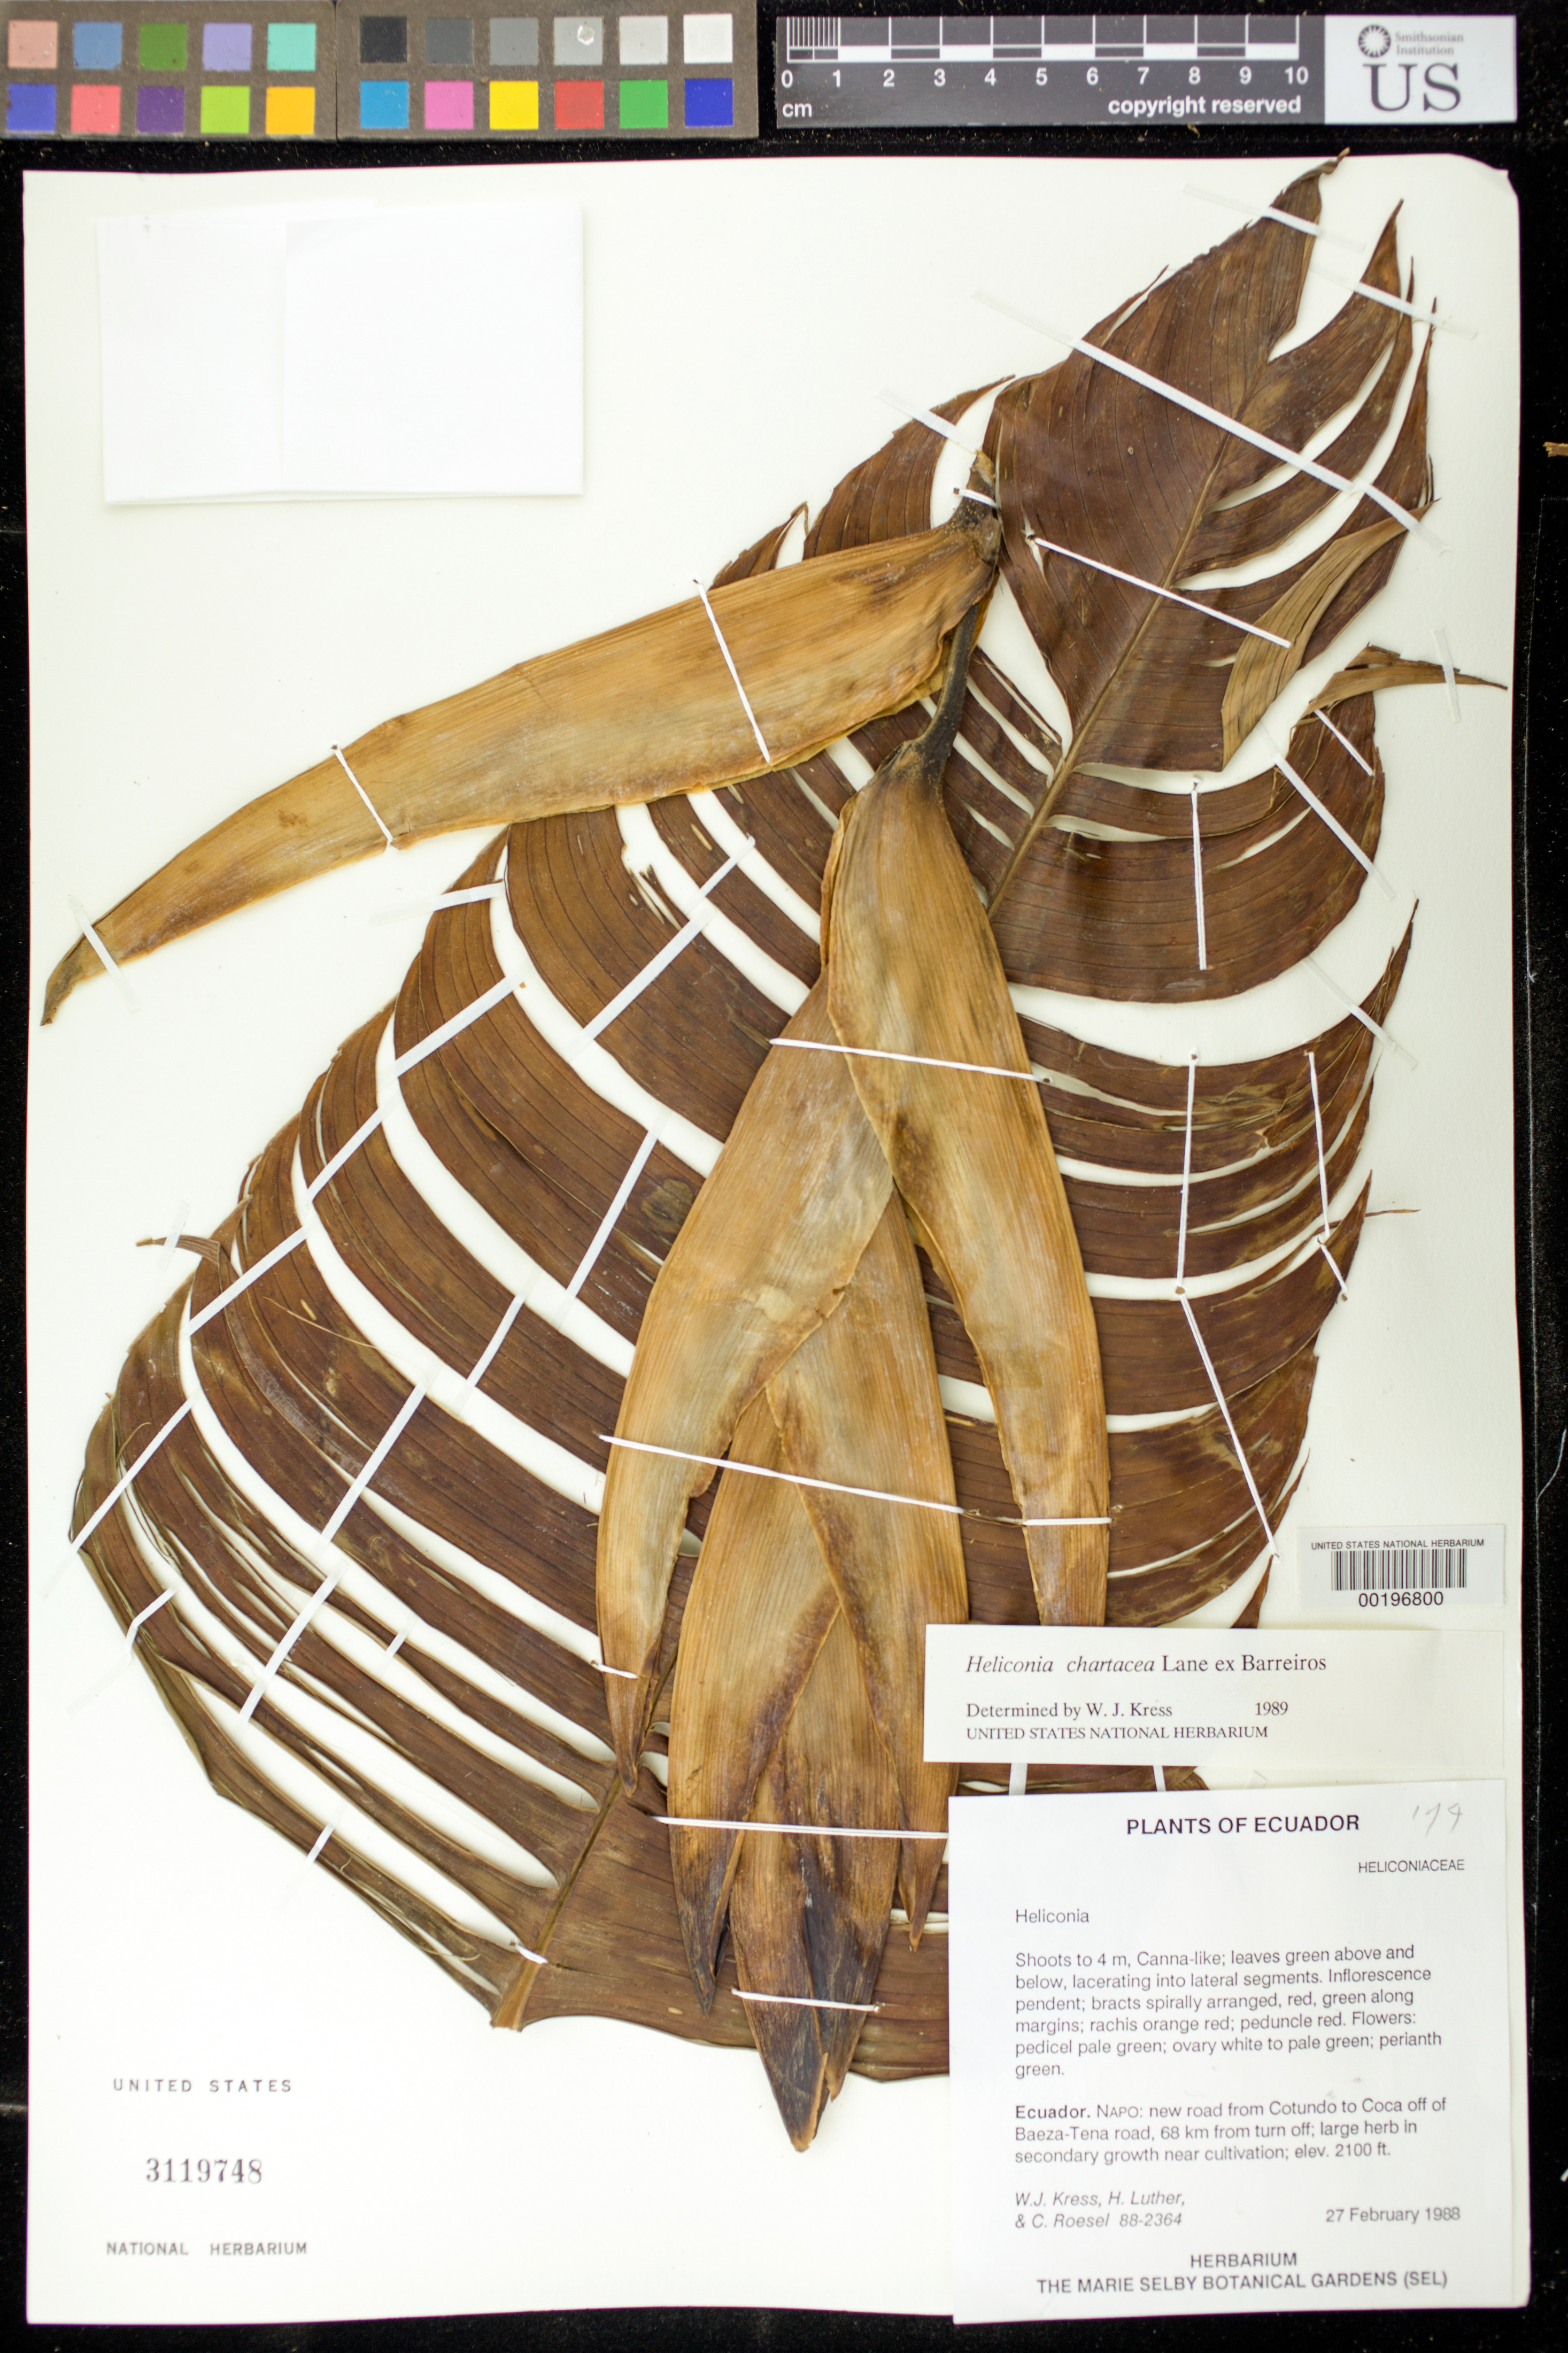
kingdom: Plantae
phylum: Tracheophyta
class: Liliopsida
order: Zingiberales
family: Heliconiaceae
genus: Heliconia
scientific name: Heliconia chartacea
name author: Lane ex Barreiros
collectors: W. J. Kress, Harry E. Luther & C. S. Roesel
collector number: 88-2364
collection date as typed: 27 Feb 1988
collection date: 1988-02-27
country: Ecuador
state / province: Napo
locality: New road from cOtundo to coca of f of baeza-Tena road, 68 km from turn of f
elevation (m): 640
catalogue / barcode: US 3119748